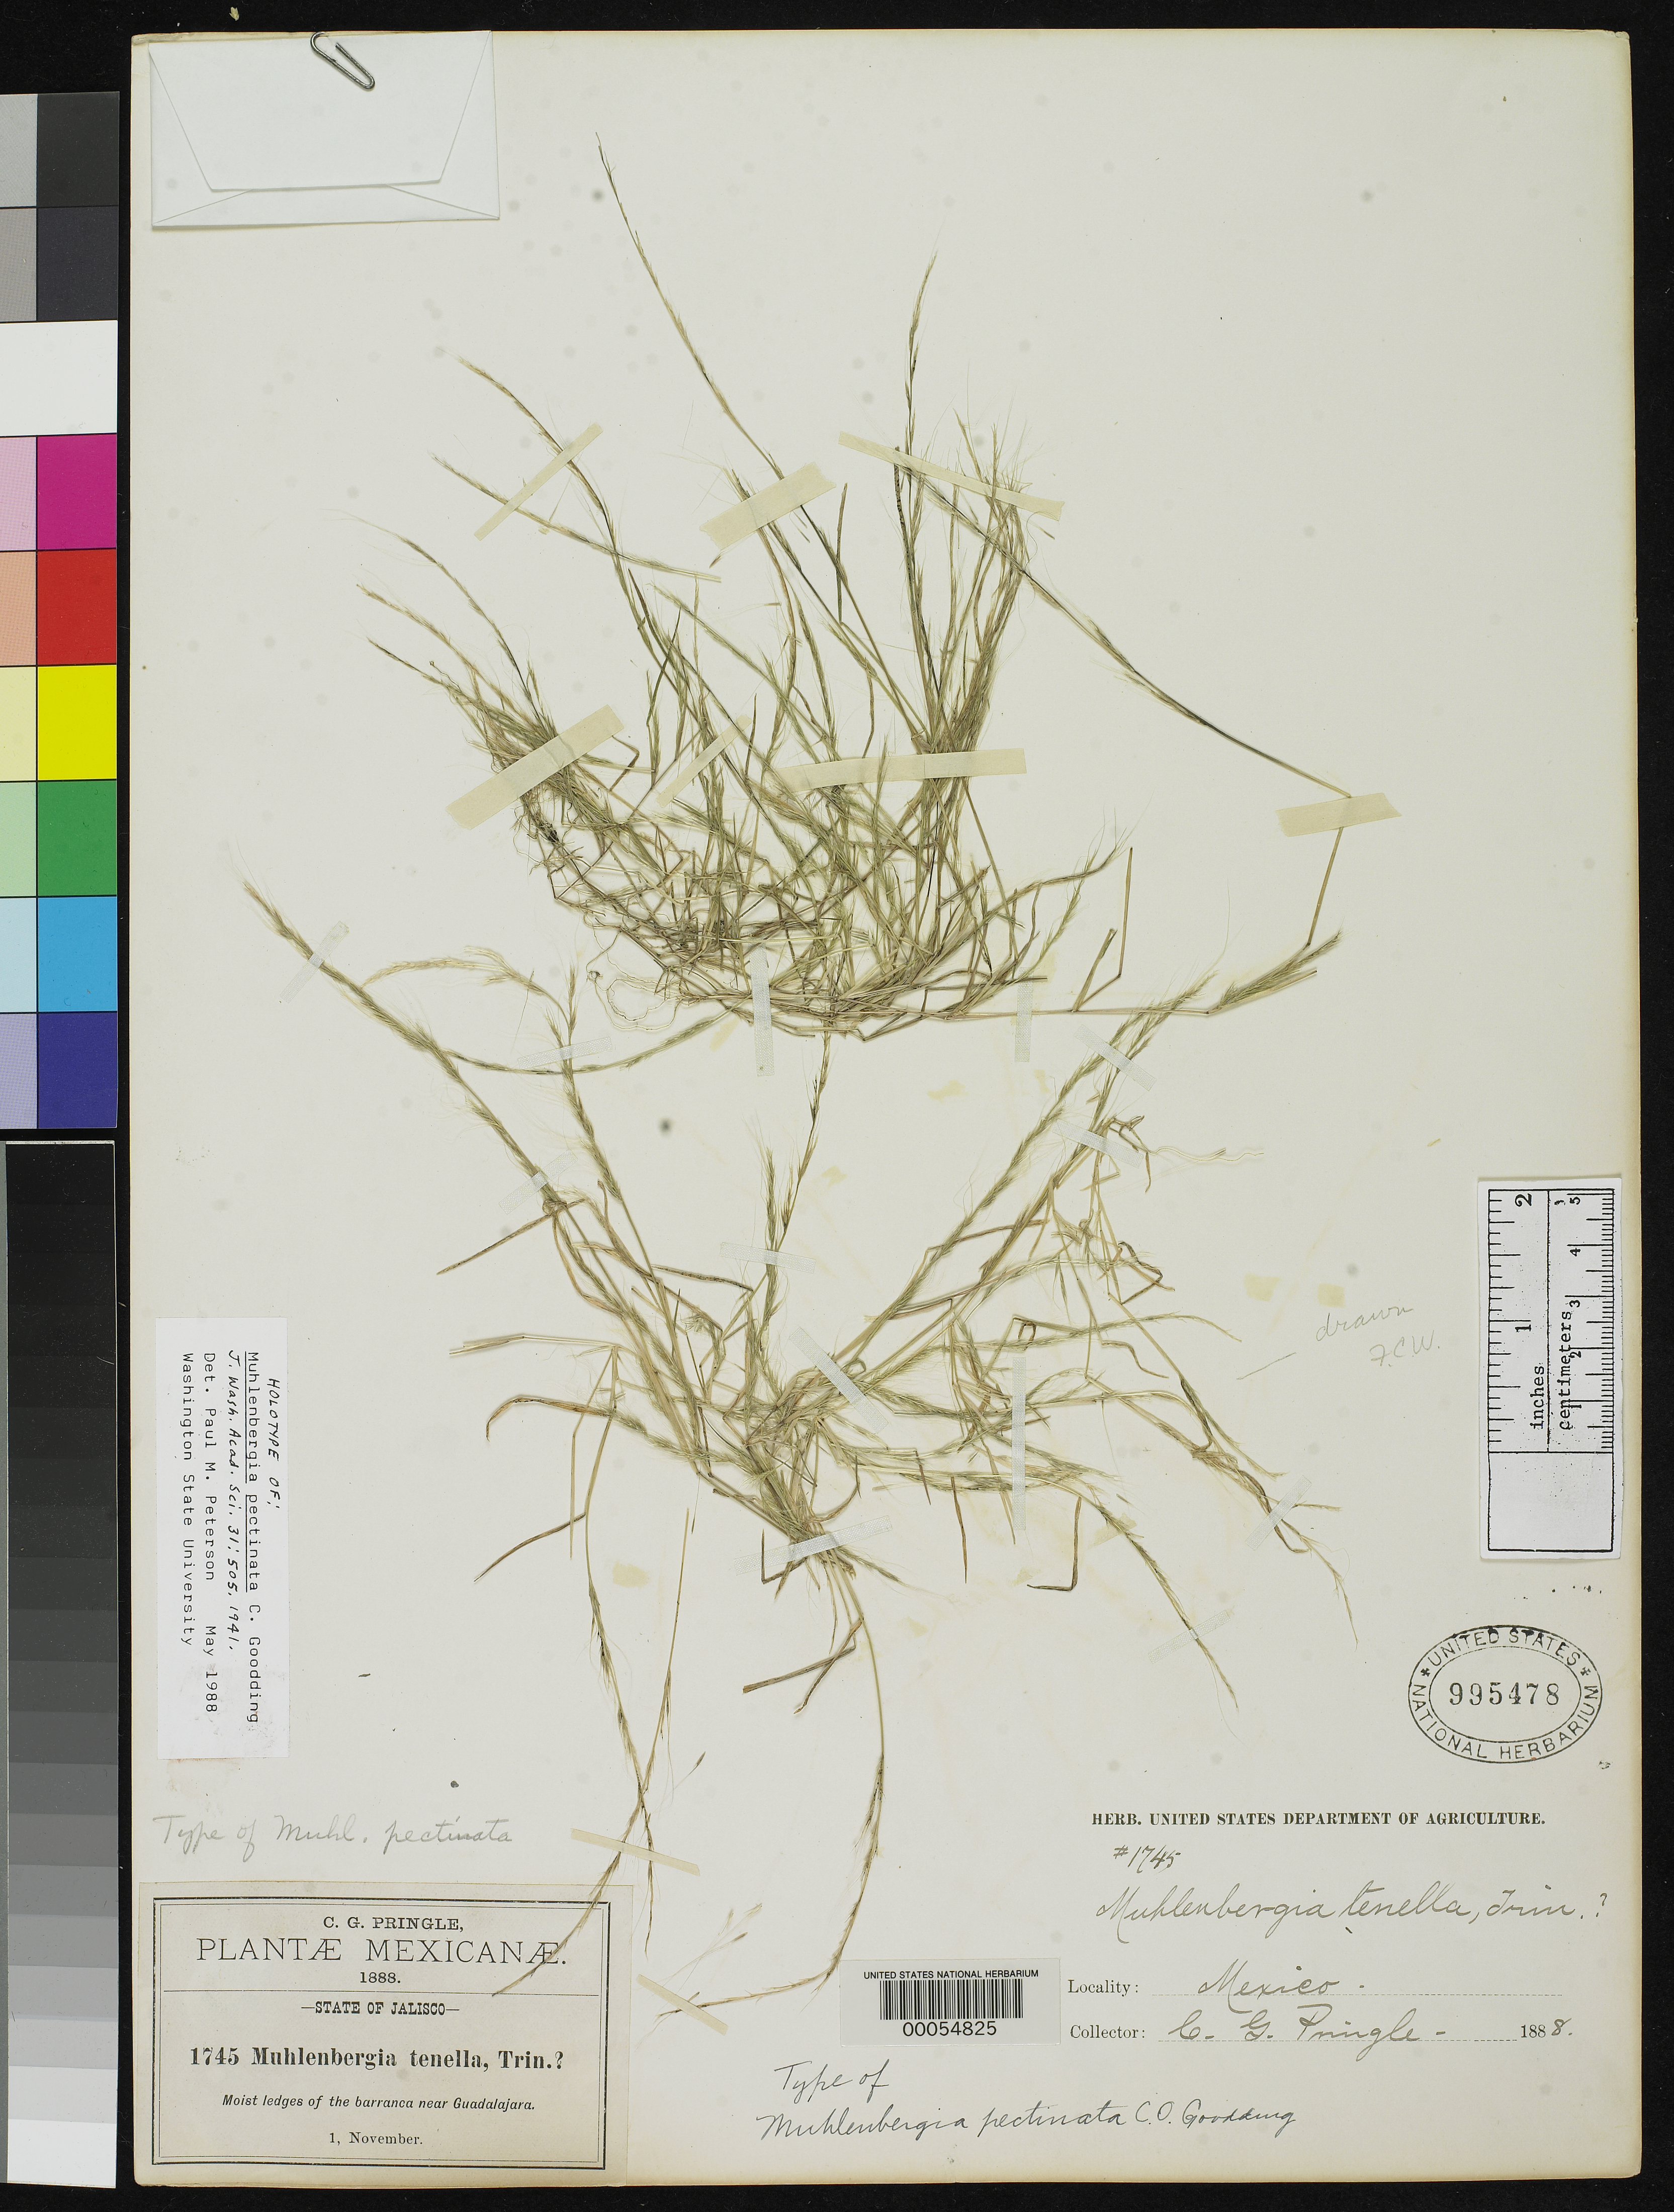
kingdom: Plantae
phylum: Tracheophyta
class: Liliopsida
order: Poales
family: Poaceae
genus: Muhlenbergia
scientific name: Muhlenbergia pectinata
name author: C.O. Goodd.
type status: Holotype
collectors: C. G. Pringle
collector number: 1745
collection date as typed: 01 Nov 1888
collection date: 1888-11-01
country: Mexico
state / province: Jalisco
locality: The barranca near Guadalajara.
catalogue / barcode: US 995478